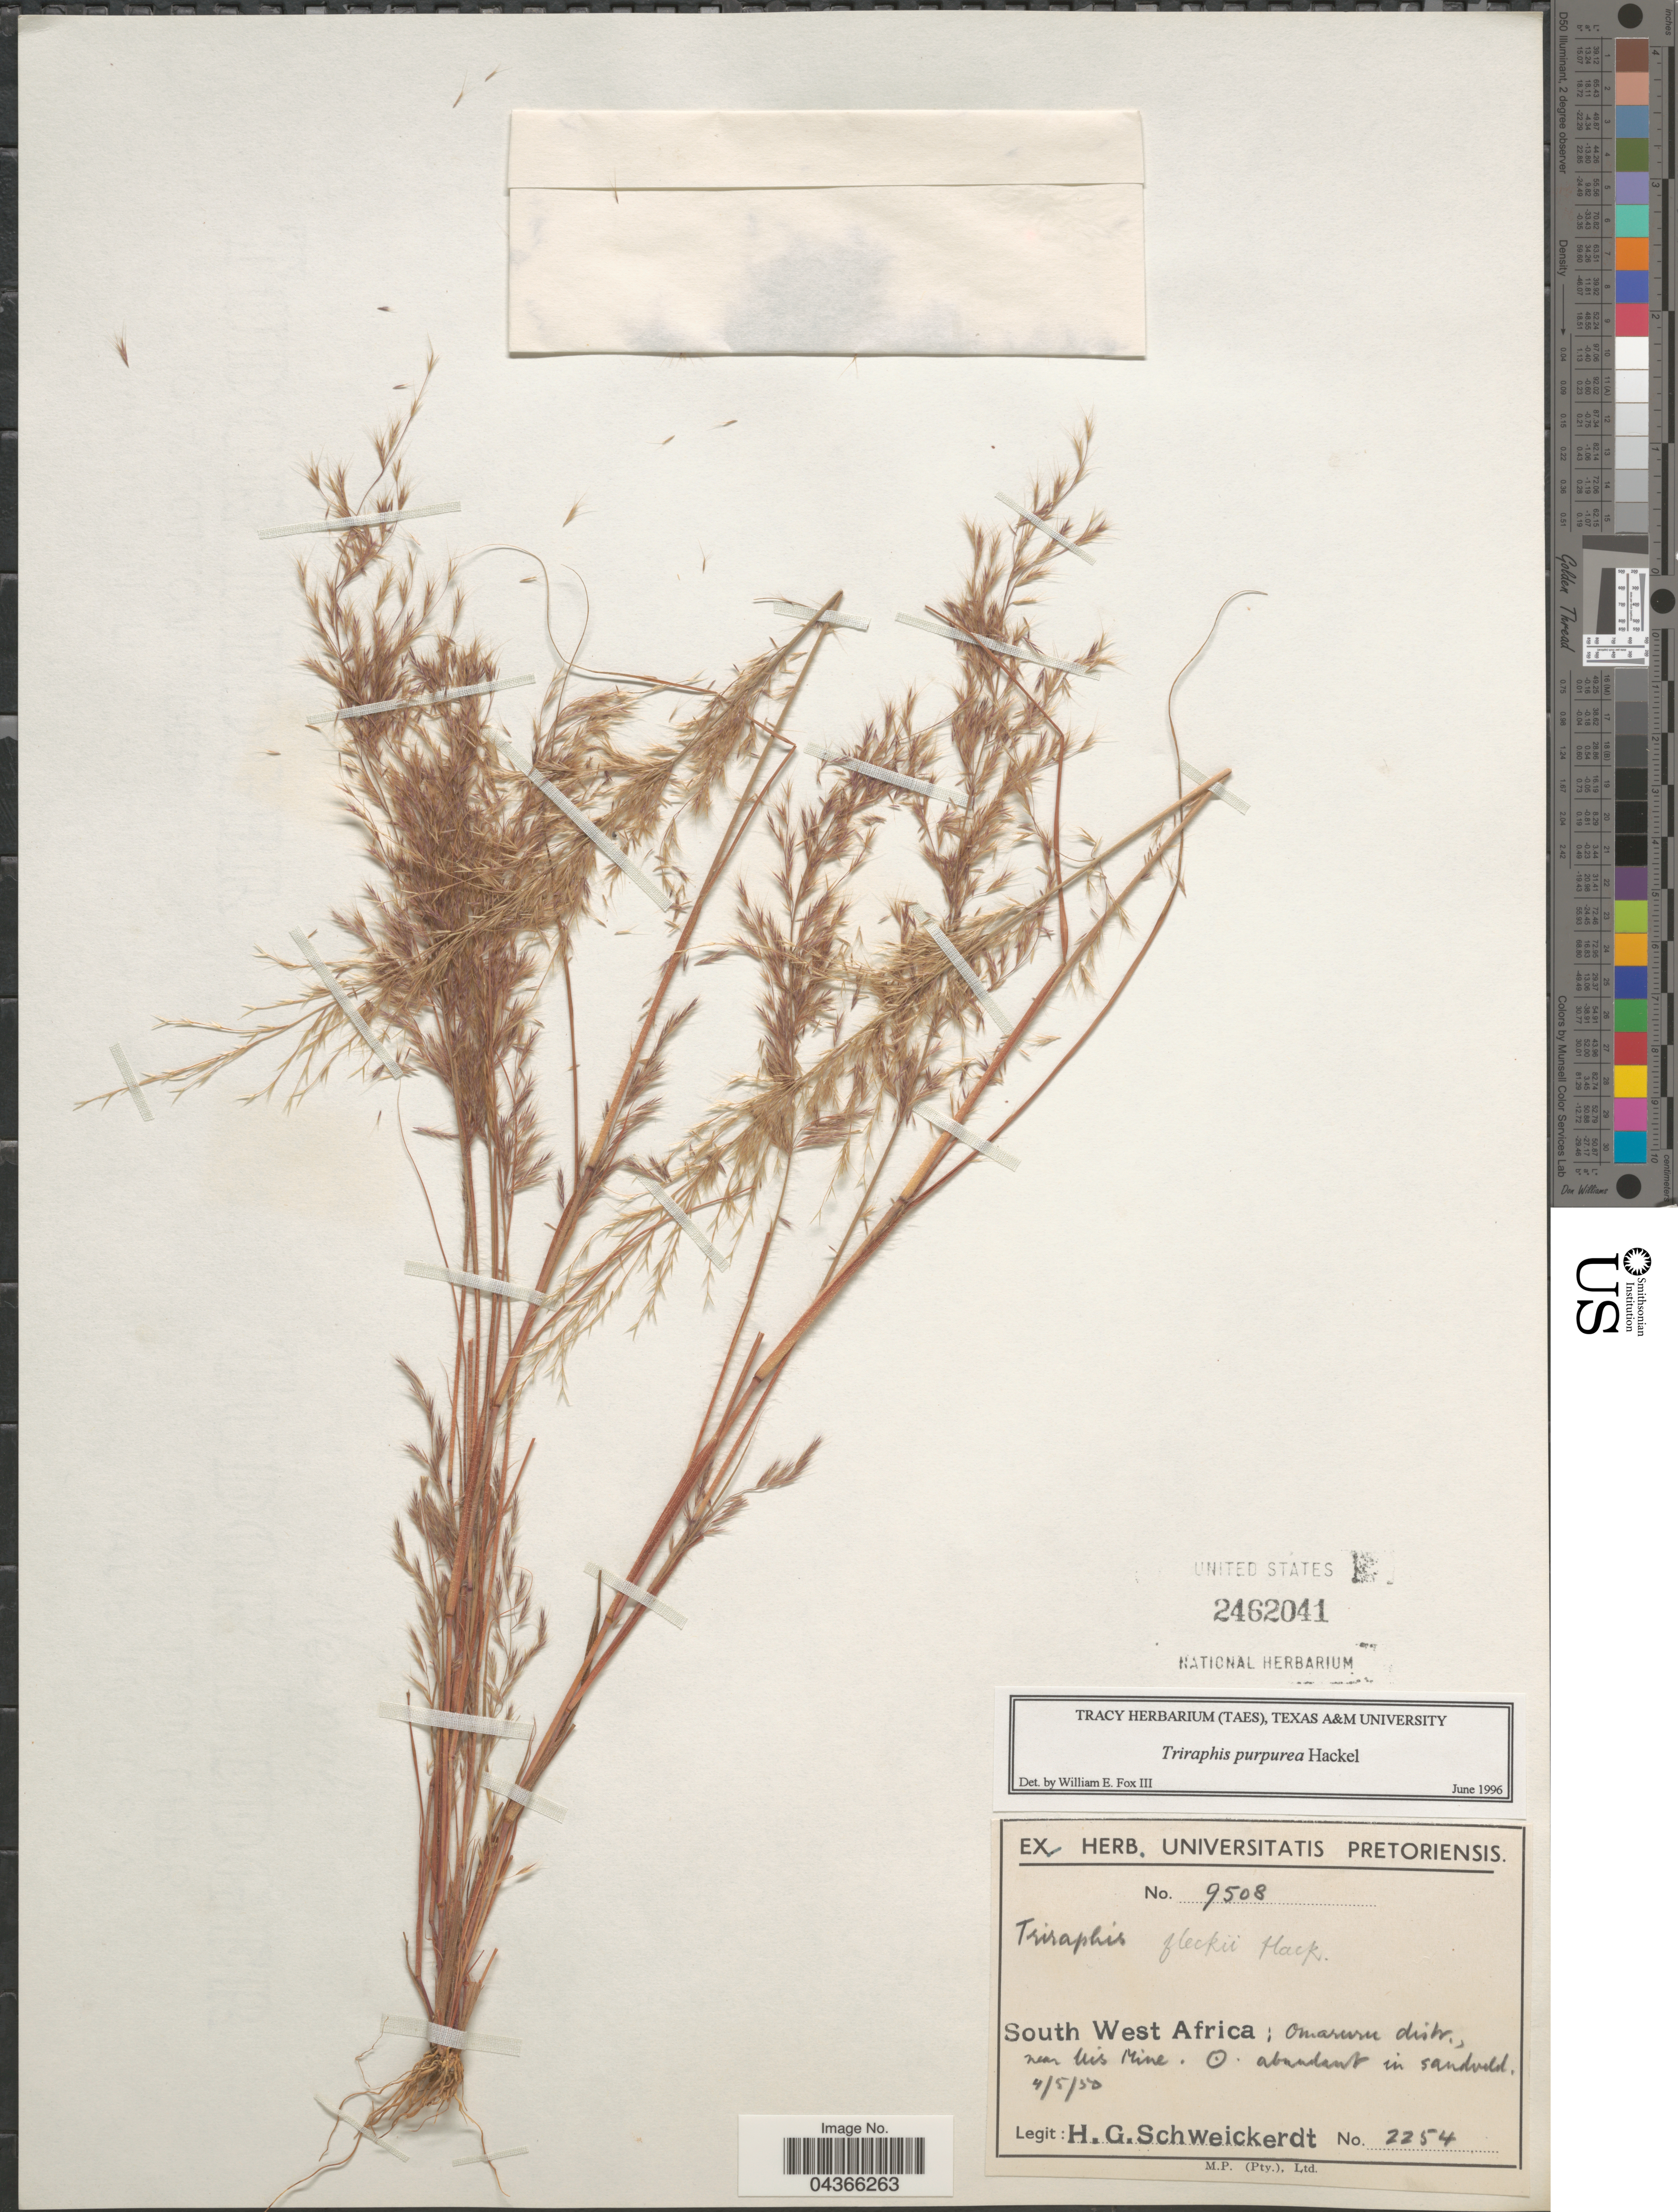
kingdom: Plantae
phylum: Tracheophyta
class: Liliopsida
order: Poales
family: Poaceae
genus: Triraphis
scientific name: Triraphis purpurea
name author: Hack.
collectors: H. Schweickerdt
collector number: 2254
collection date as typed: Transcribed d/m/y: 4/5/50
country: Namibia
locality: South West Africa : Omaruru distr., near Uis Mine.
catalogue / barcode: US 2462041